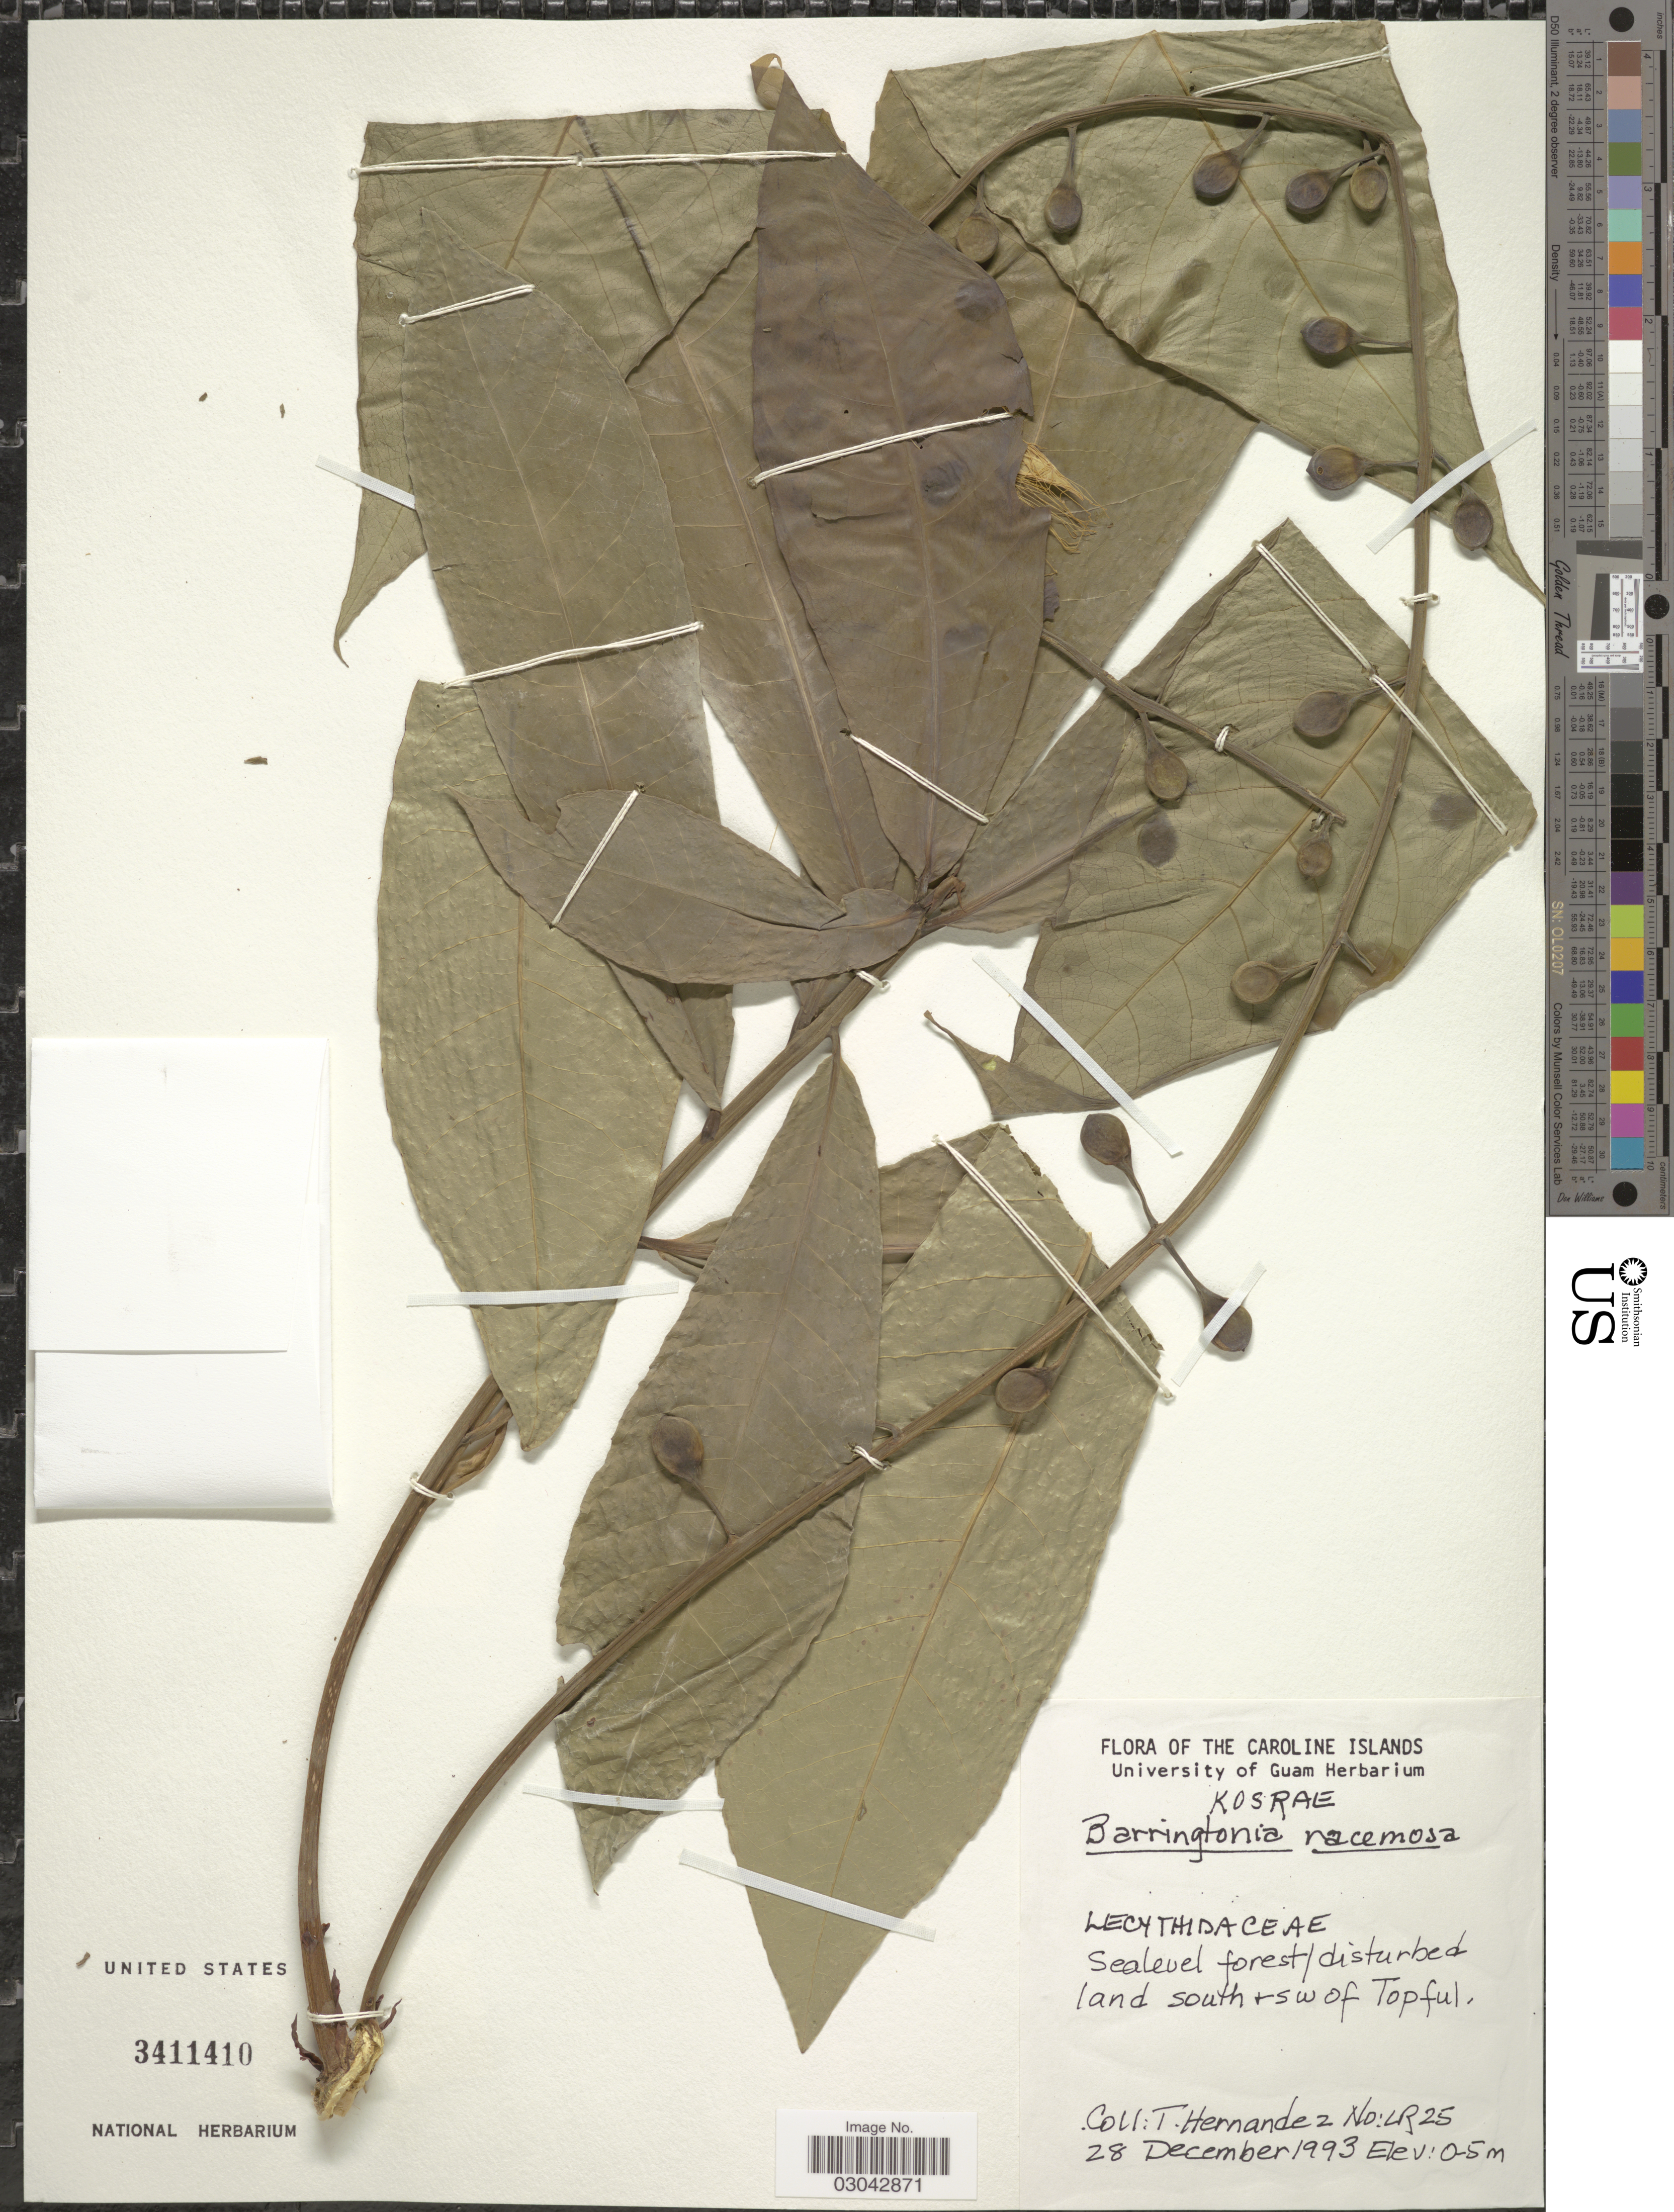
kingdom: Plantae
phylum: Tracheophyta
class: Magnoliopsida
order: Ericales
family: Lecythidaceae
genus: Barringtonia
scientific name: Barringtonia racemosa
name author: (L.) Spreng.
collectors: T. Hernandez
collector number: LR25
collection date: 1993-12-28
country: Micronesia, Federated States of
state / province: Kosrae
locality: The Caroline Islands, Kosrae, Sealevel forest/disturbed land south & sw of Topful.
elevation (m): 0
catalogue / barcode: US 3411410